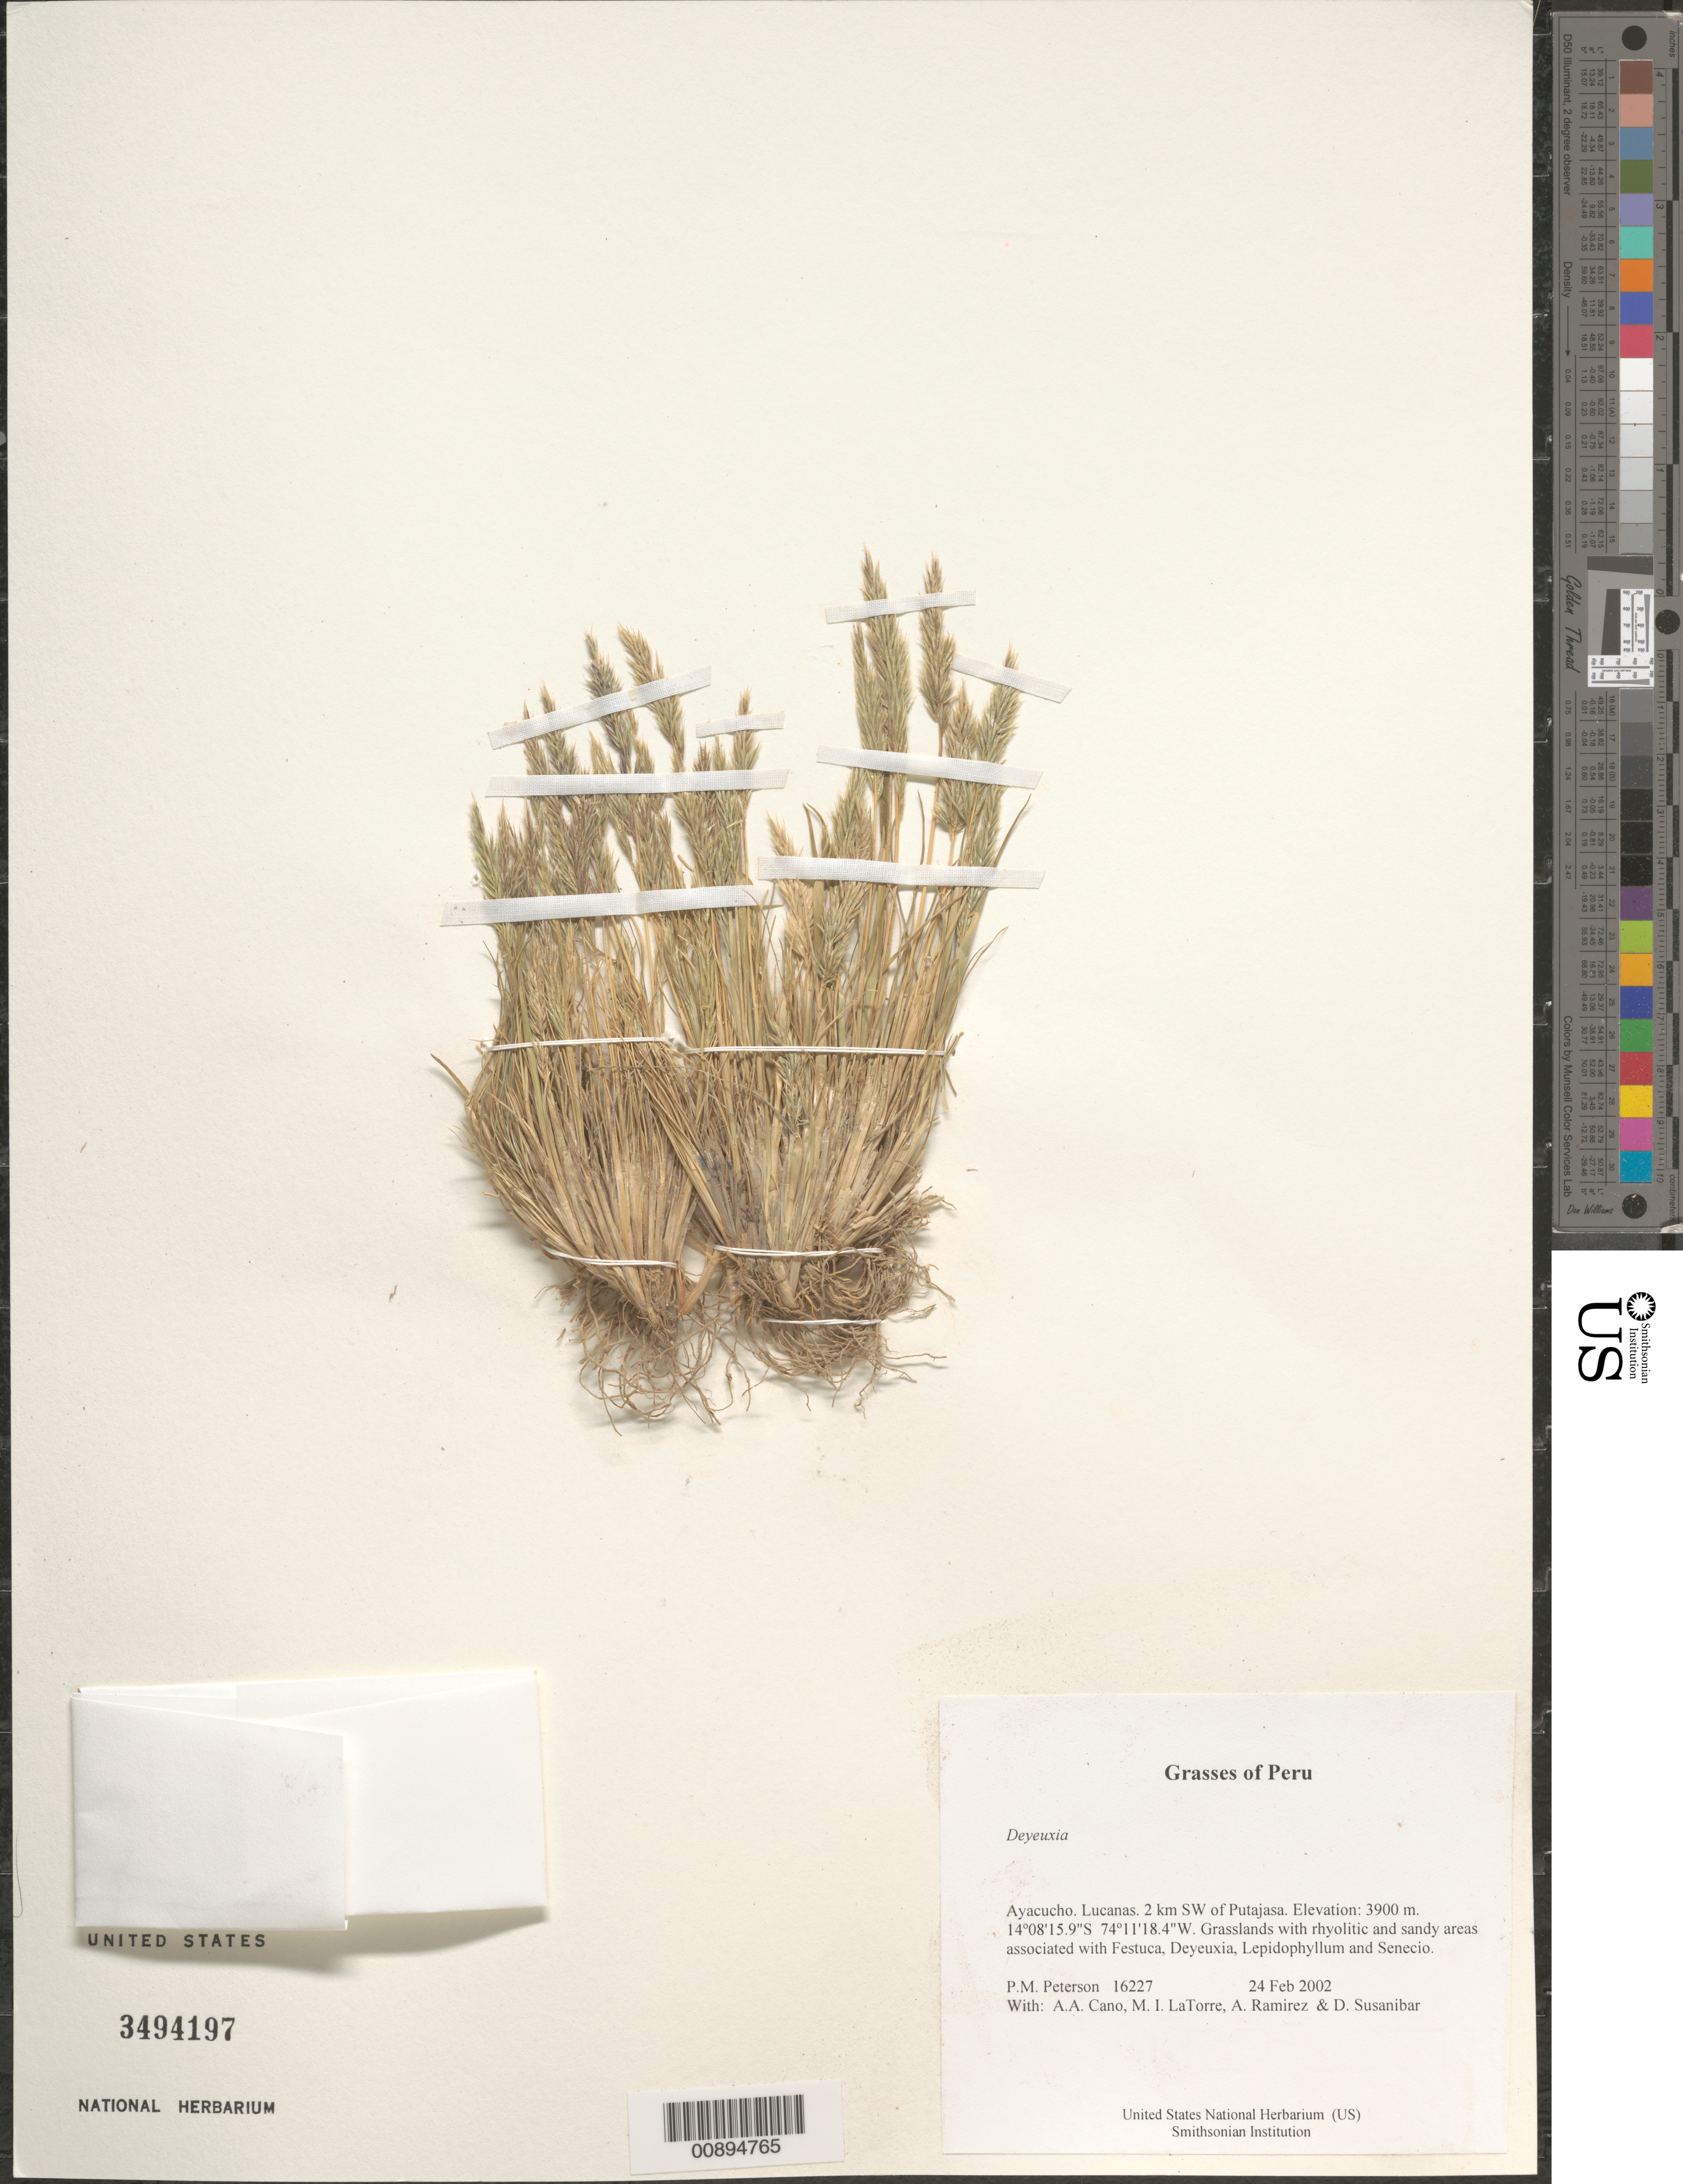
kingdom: Plantae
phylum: Tracheophyta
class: Liliopsida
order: Poales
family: Poaceae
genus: Calamagrostis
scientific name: Calamagrostis sp.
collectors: P. M. Peterson, A. Cano, M. I. La Torre, A. Ramírez & D. Susanibar Cruz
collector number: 16227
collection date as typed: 24 Feb 2002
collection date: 2002-02-24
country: Peru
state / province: Ayacucho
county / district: Lucanas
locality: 2 km SW of Putajasa.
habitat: Grasslands with rhyolitic and sandy areas associated with ~Festuca, Deyeuxia, Lepidophyllum and Senecio~.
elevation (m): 3900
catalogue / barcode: US 3494197